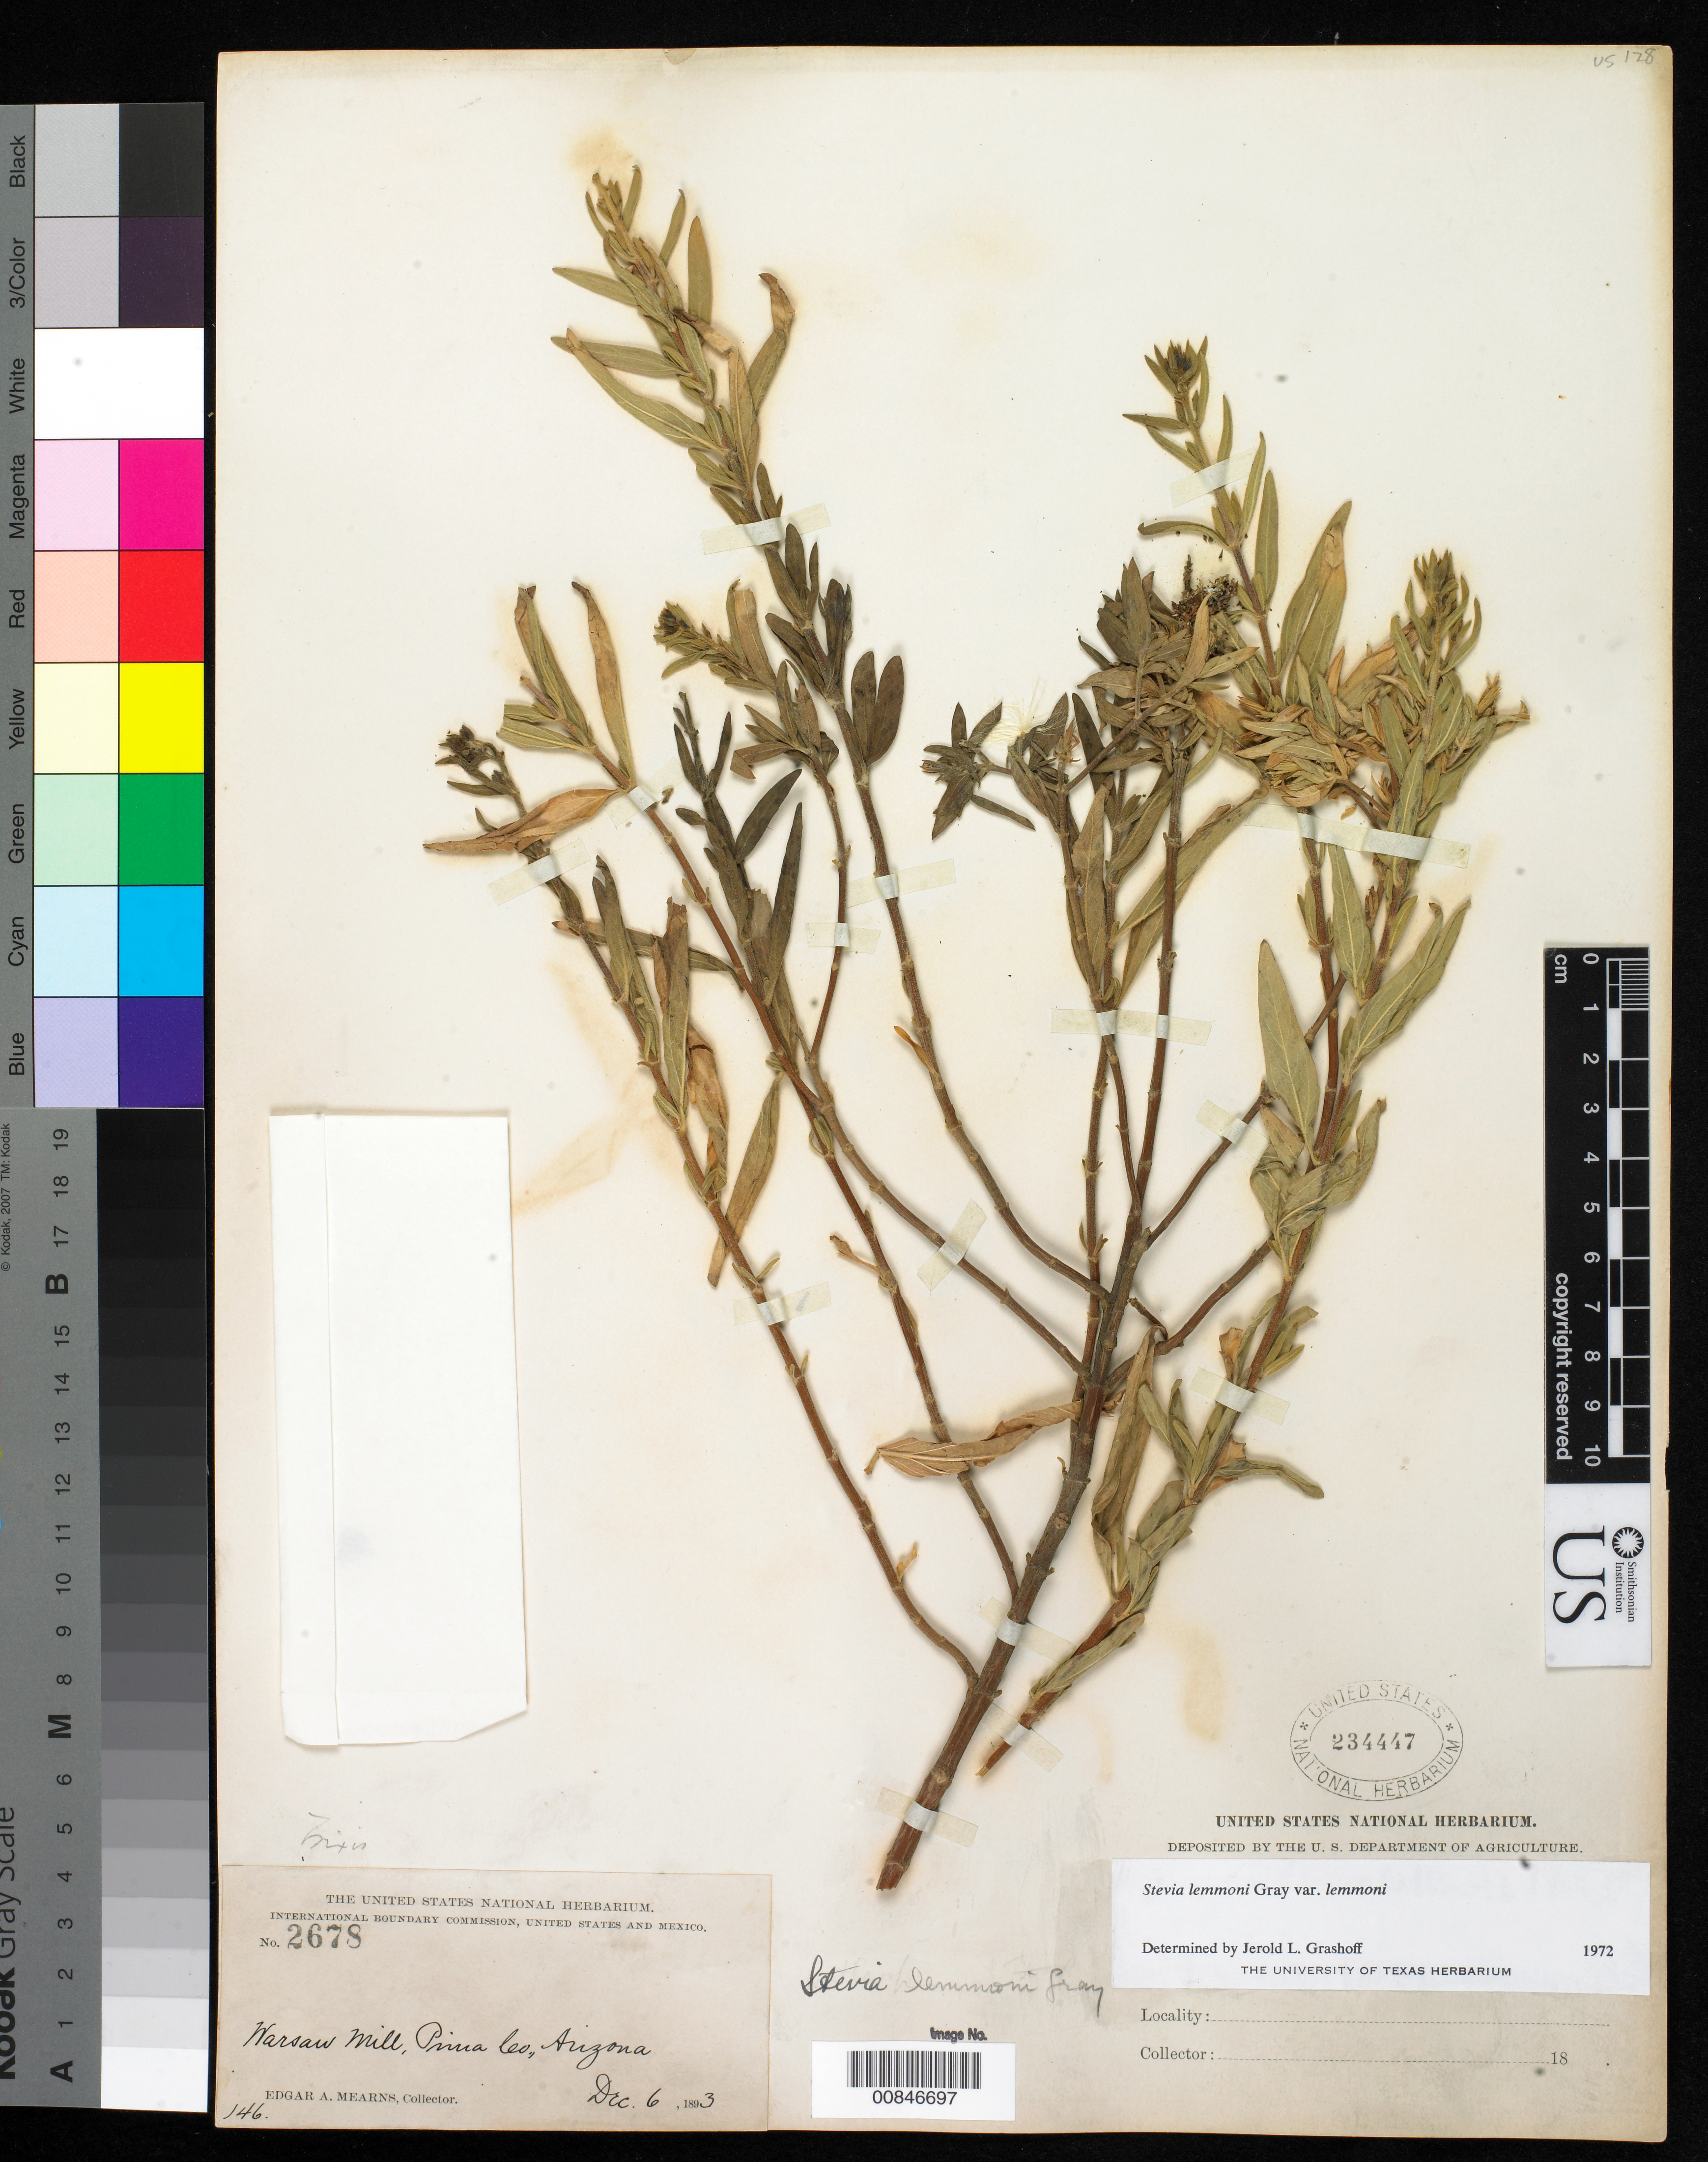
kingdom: Plantae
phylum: Tracheophyta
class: Magnoliopsida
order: Asterales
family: Asteraceae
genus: Stevia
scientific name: Stevia lemmonii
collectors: E. A. Mearns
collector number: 2678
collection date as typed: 06 Dec 1893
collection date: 1893-12-06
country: United States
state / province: Arizona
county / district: Pima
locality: Warsow Mill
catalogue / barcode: US 234447